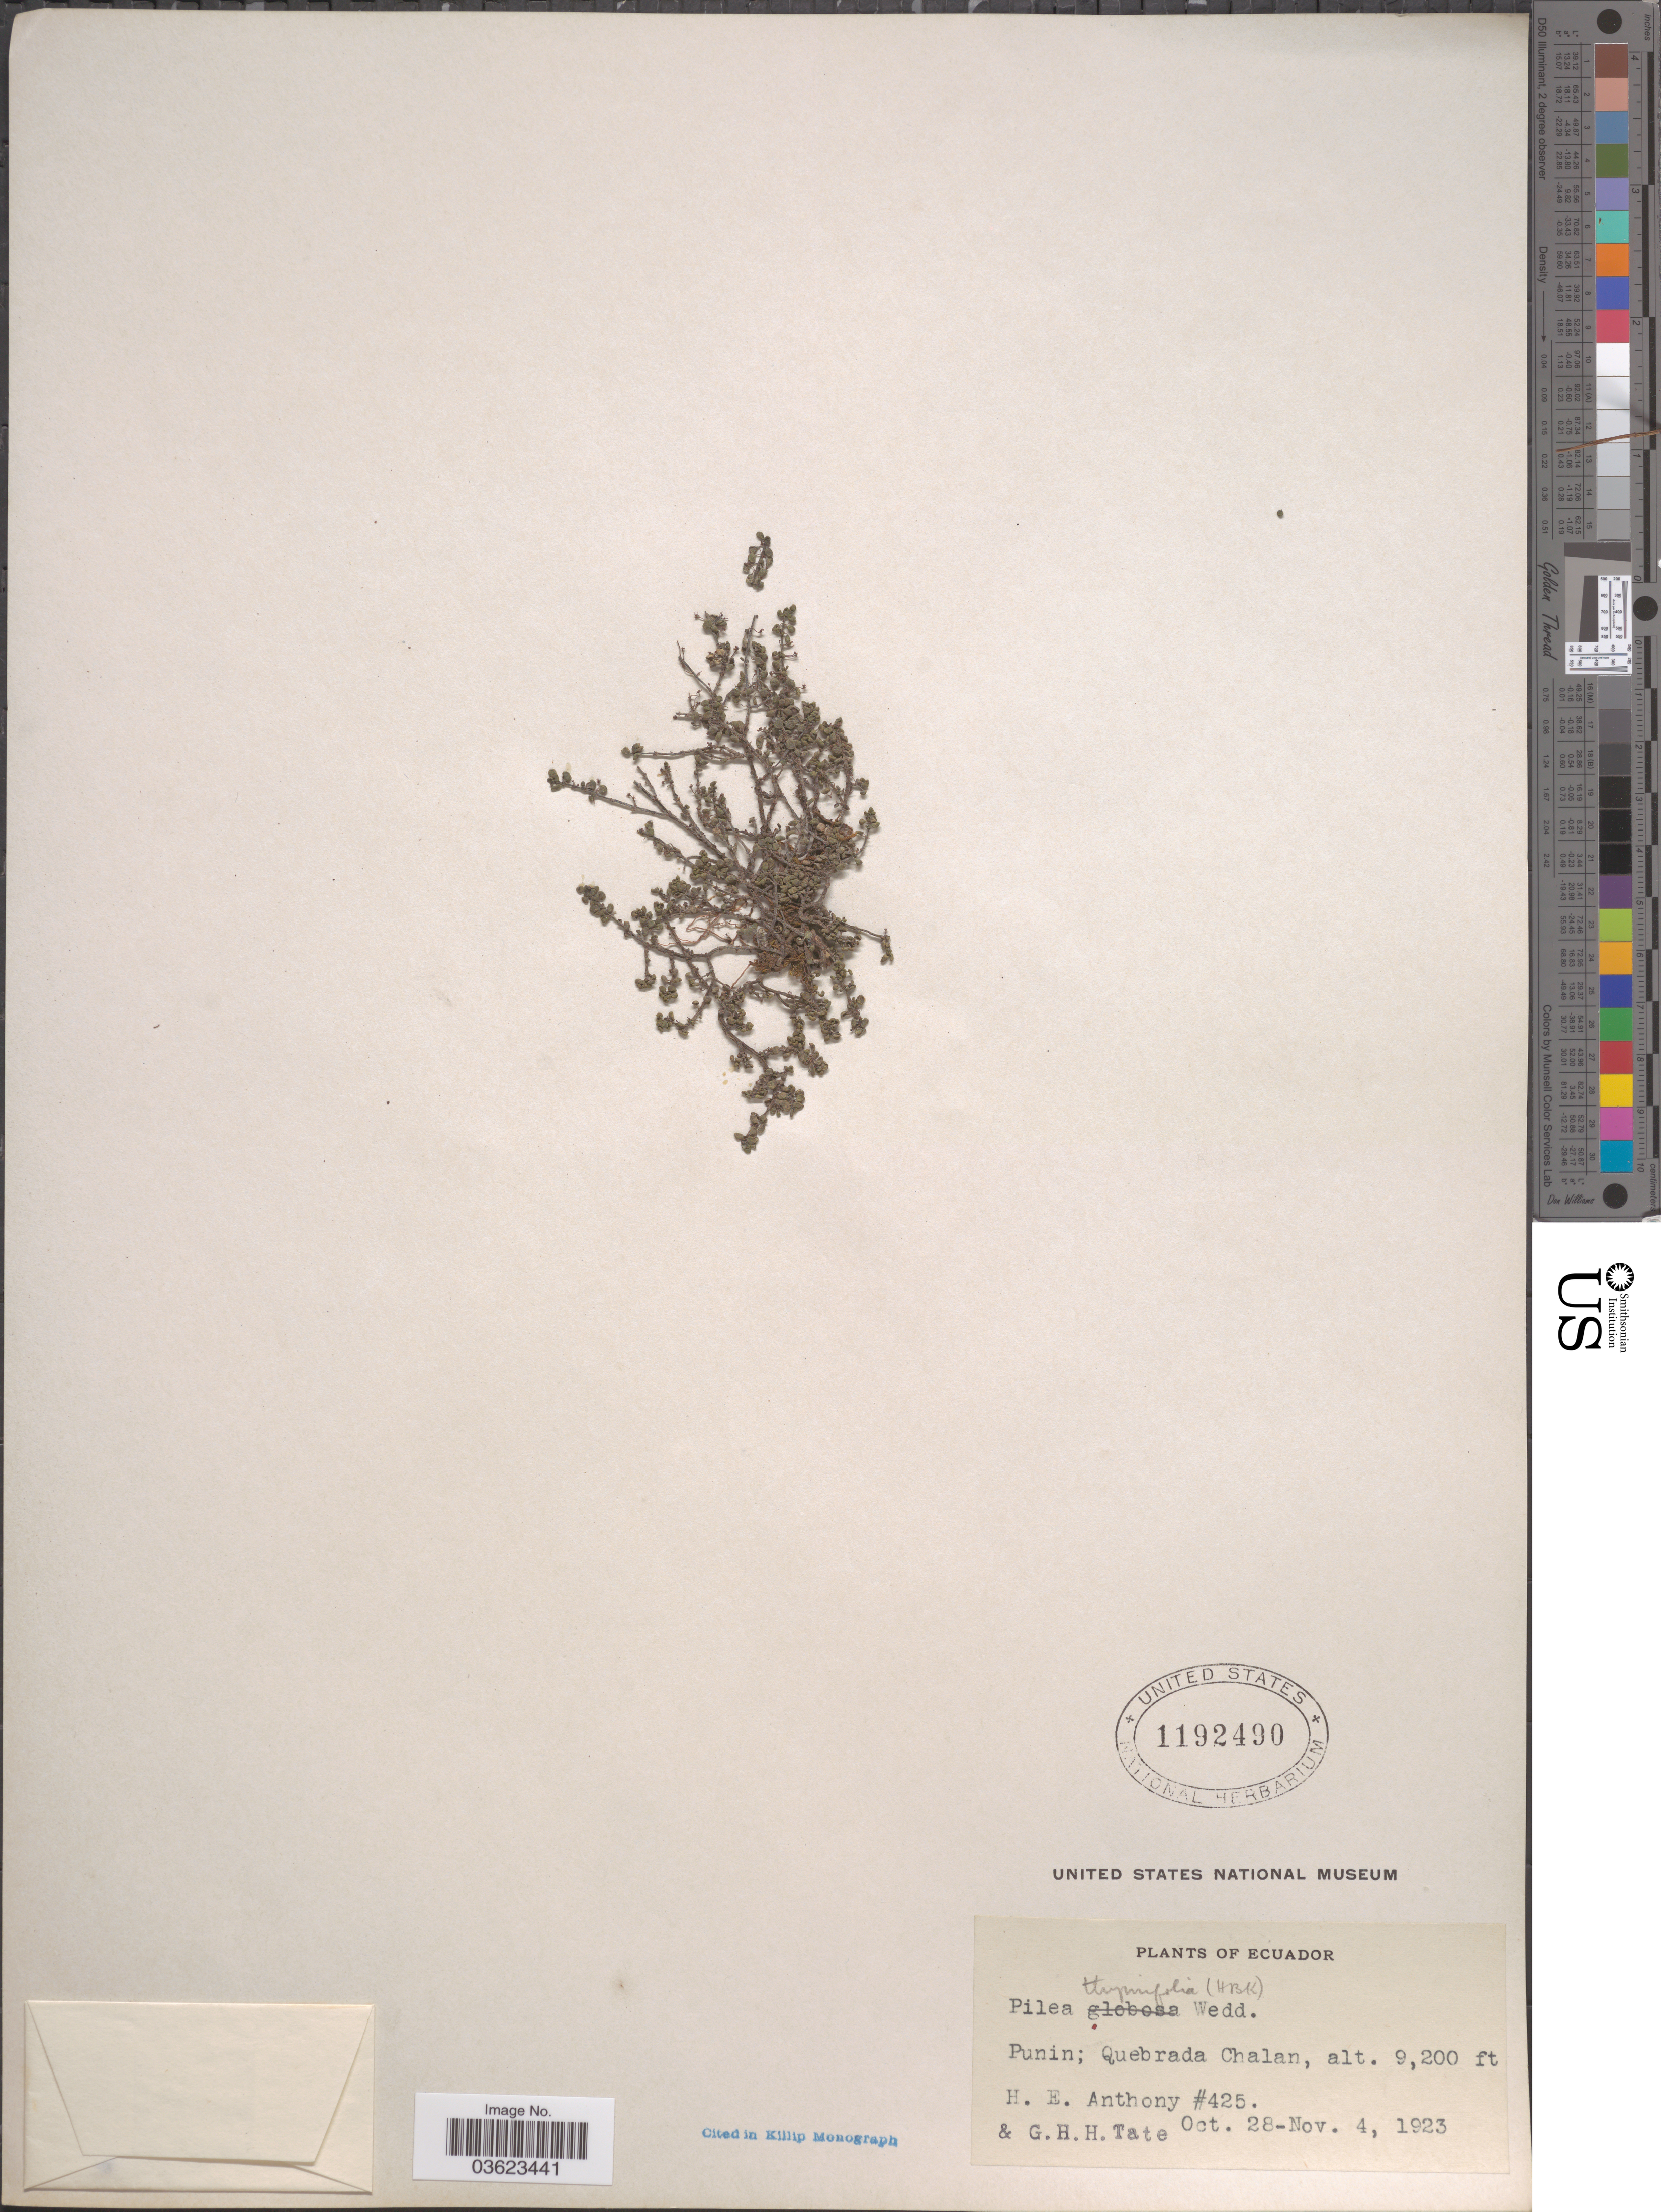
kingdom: Plantae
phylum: Tracheophyta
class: Magnoliopsida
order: Rosales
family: Urticaceae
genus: Pilea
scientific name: Pilea serpyllacea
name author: (Kunth) Liebm.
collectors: H. E. Anthony & G. H. H.Tate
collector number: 425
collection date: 1923-10-28/1923-11-04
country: Ecuador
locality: Punin; Quebrada Chalan.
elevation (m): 2804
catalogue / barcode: US 1192490